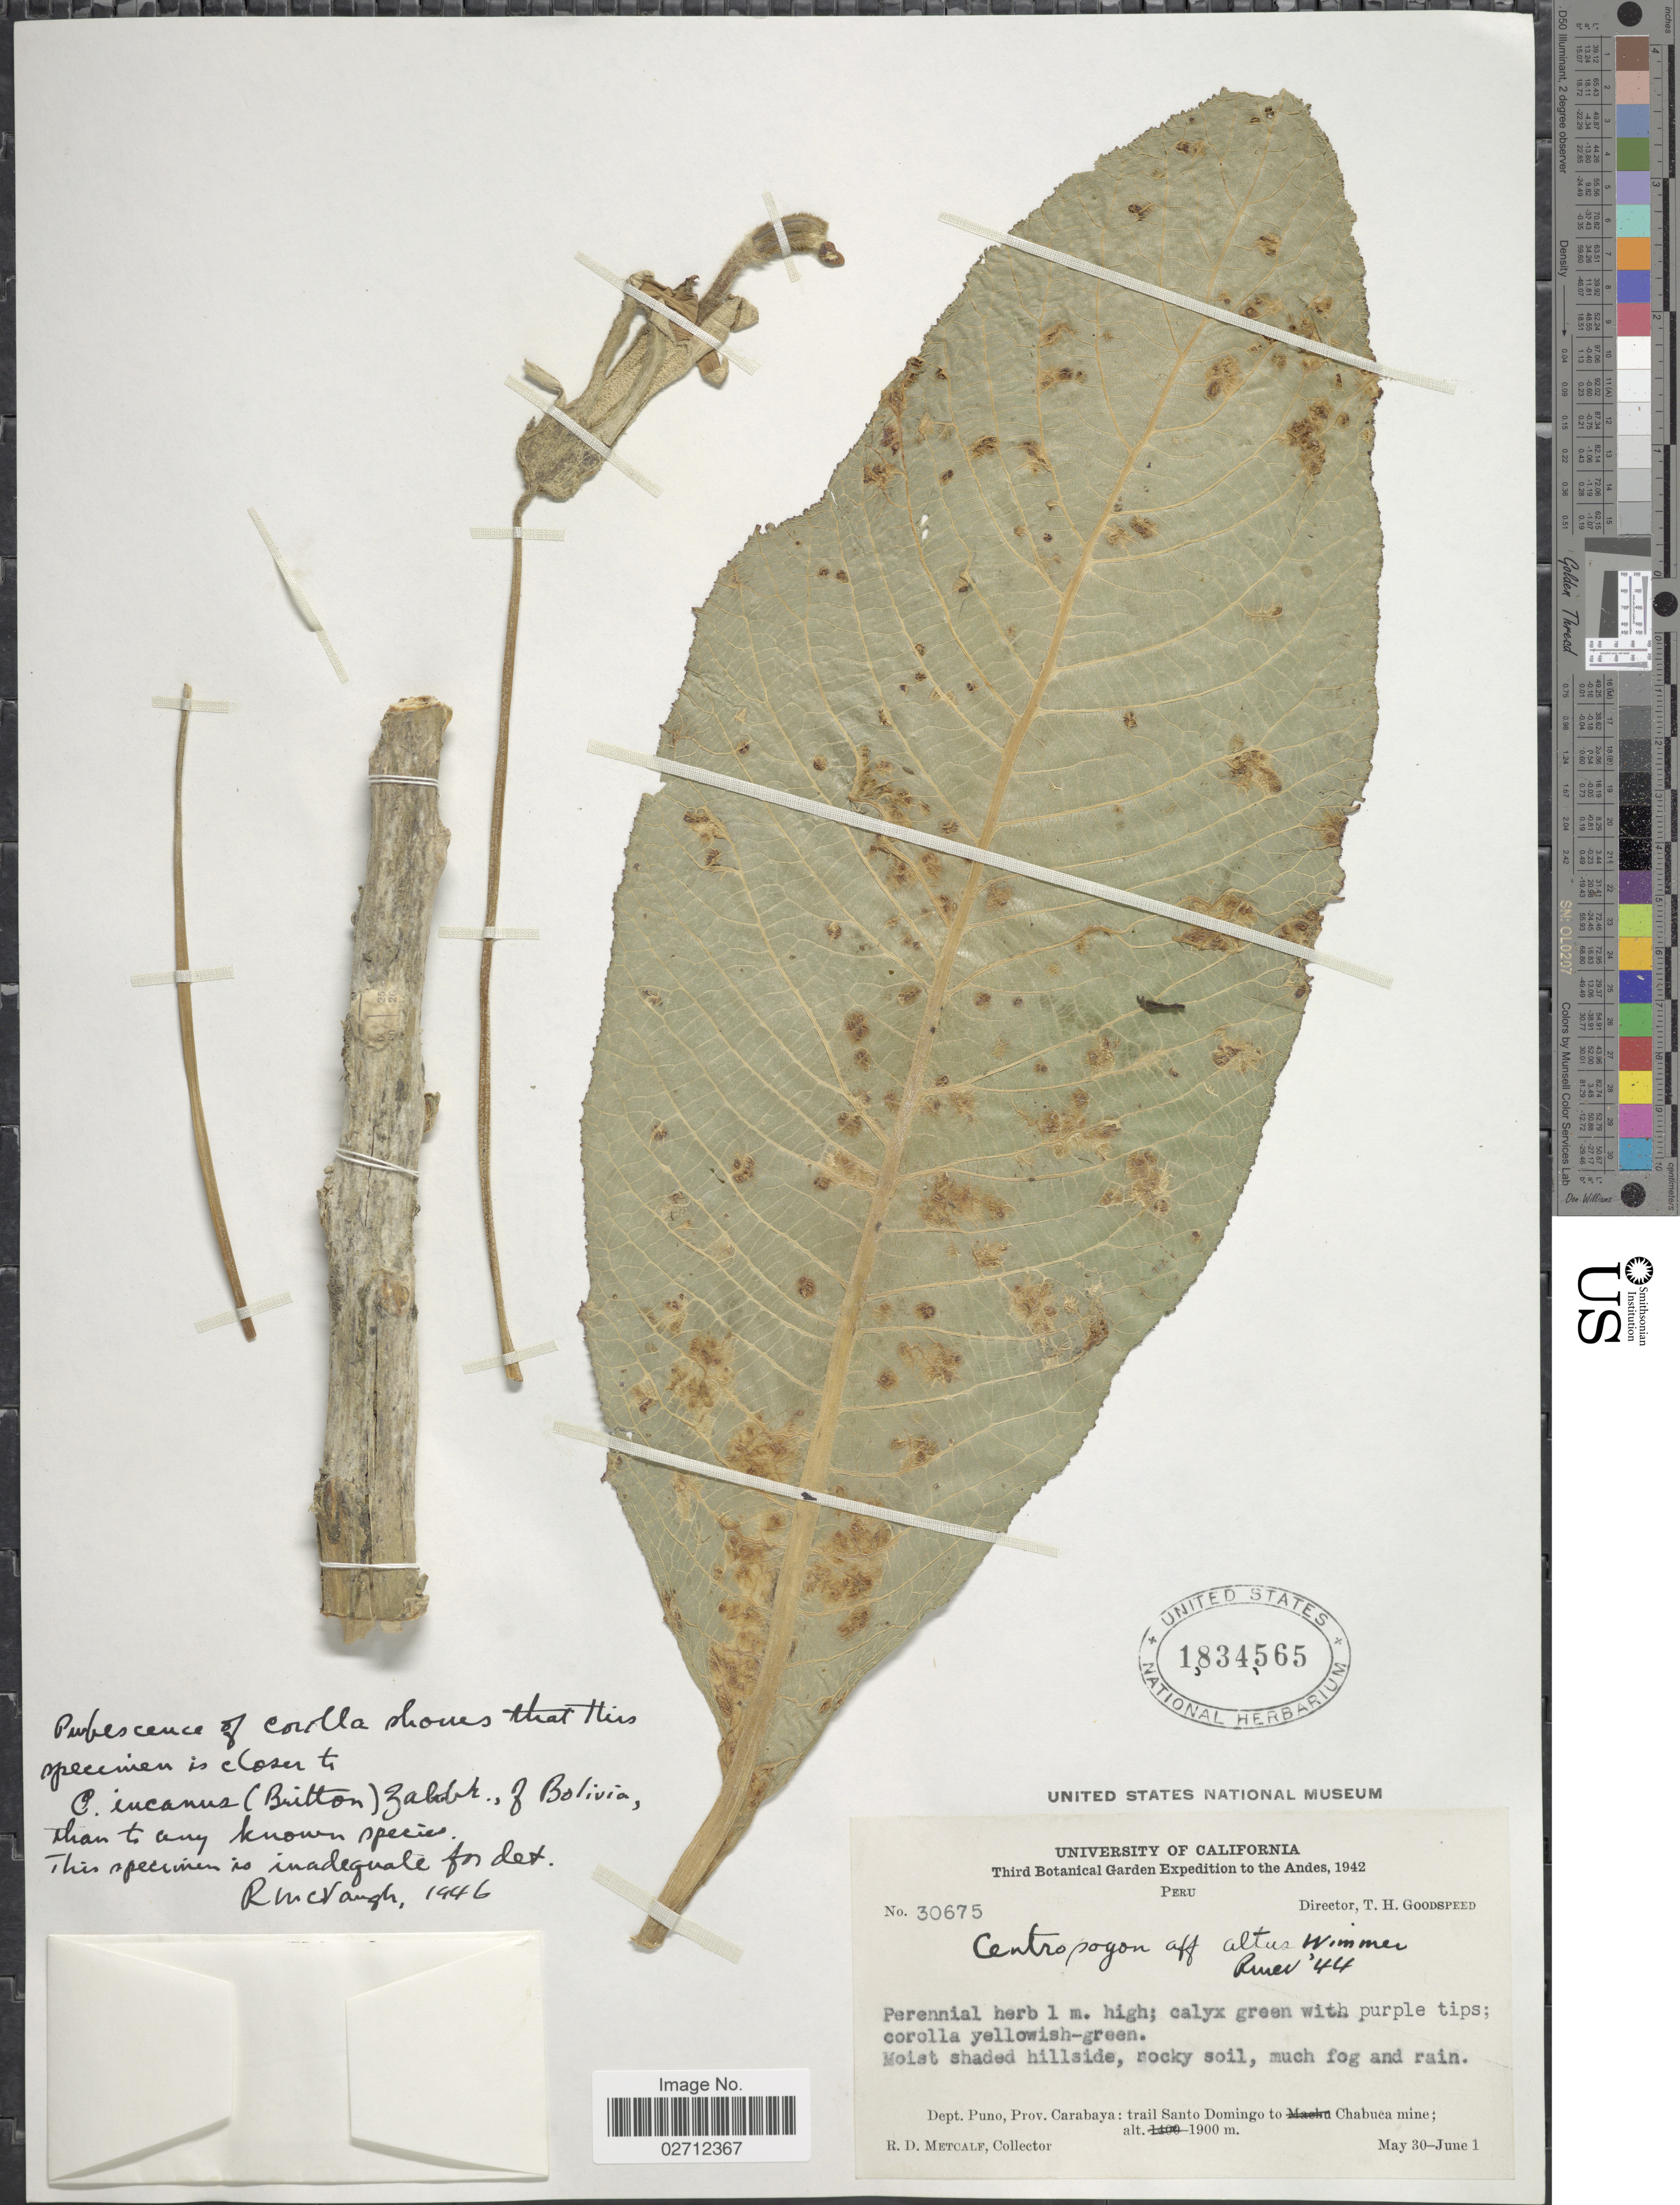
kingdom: Plantae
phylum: Tracheophyta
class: Magnoliopsida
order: Asterales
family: Campanulaceae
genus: Centropogon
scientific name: Centropogon incanus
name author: (Britton) Zahlbr.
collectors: R. D. Metcalf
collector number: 30675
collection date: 1942-05-30/1942-06-01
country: Peru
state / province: Puno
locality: The Andes, Dept. Puno, Prov. Carabaya: trail Santo Domingo to Chabuca mine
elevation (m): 1900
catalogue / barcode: US 1834565